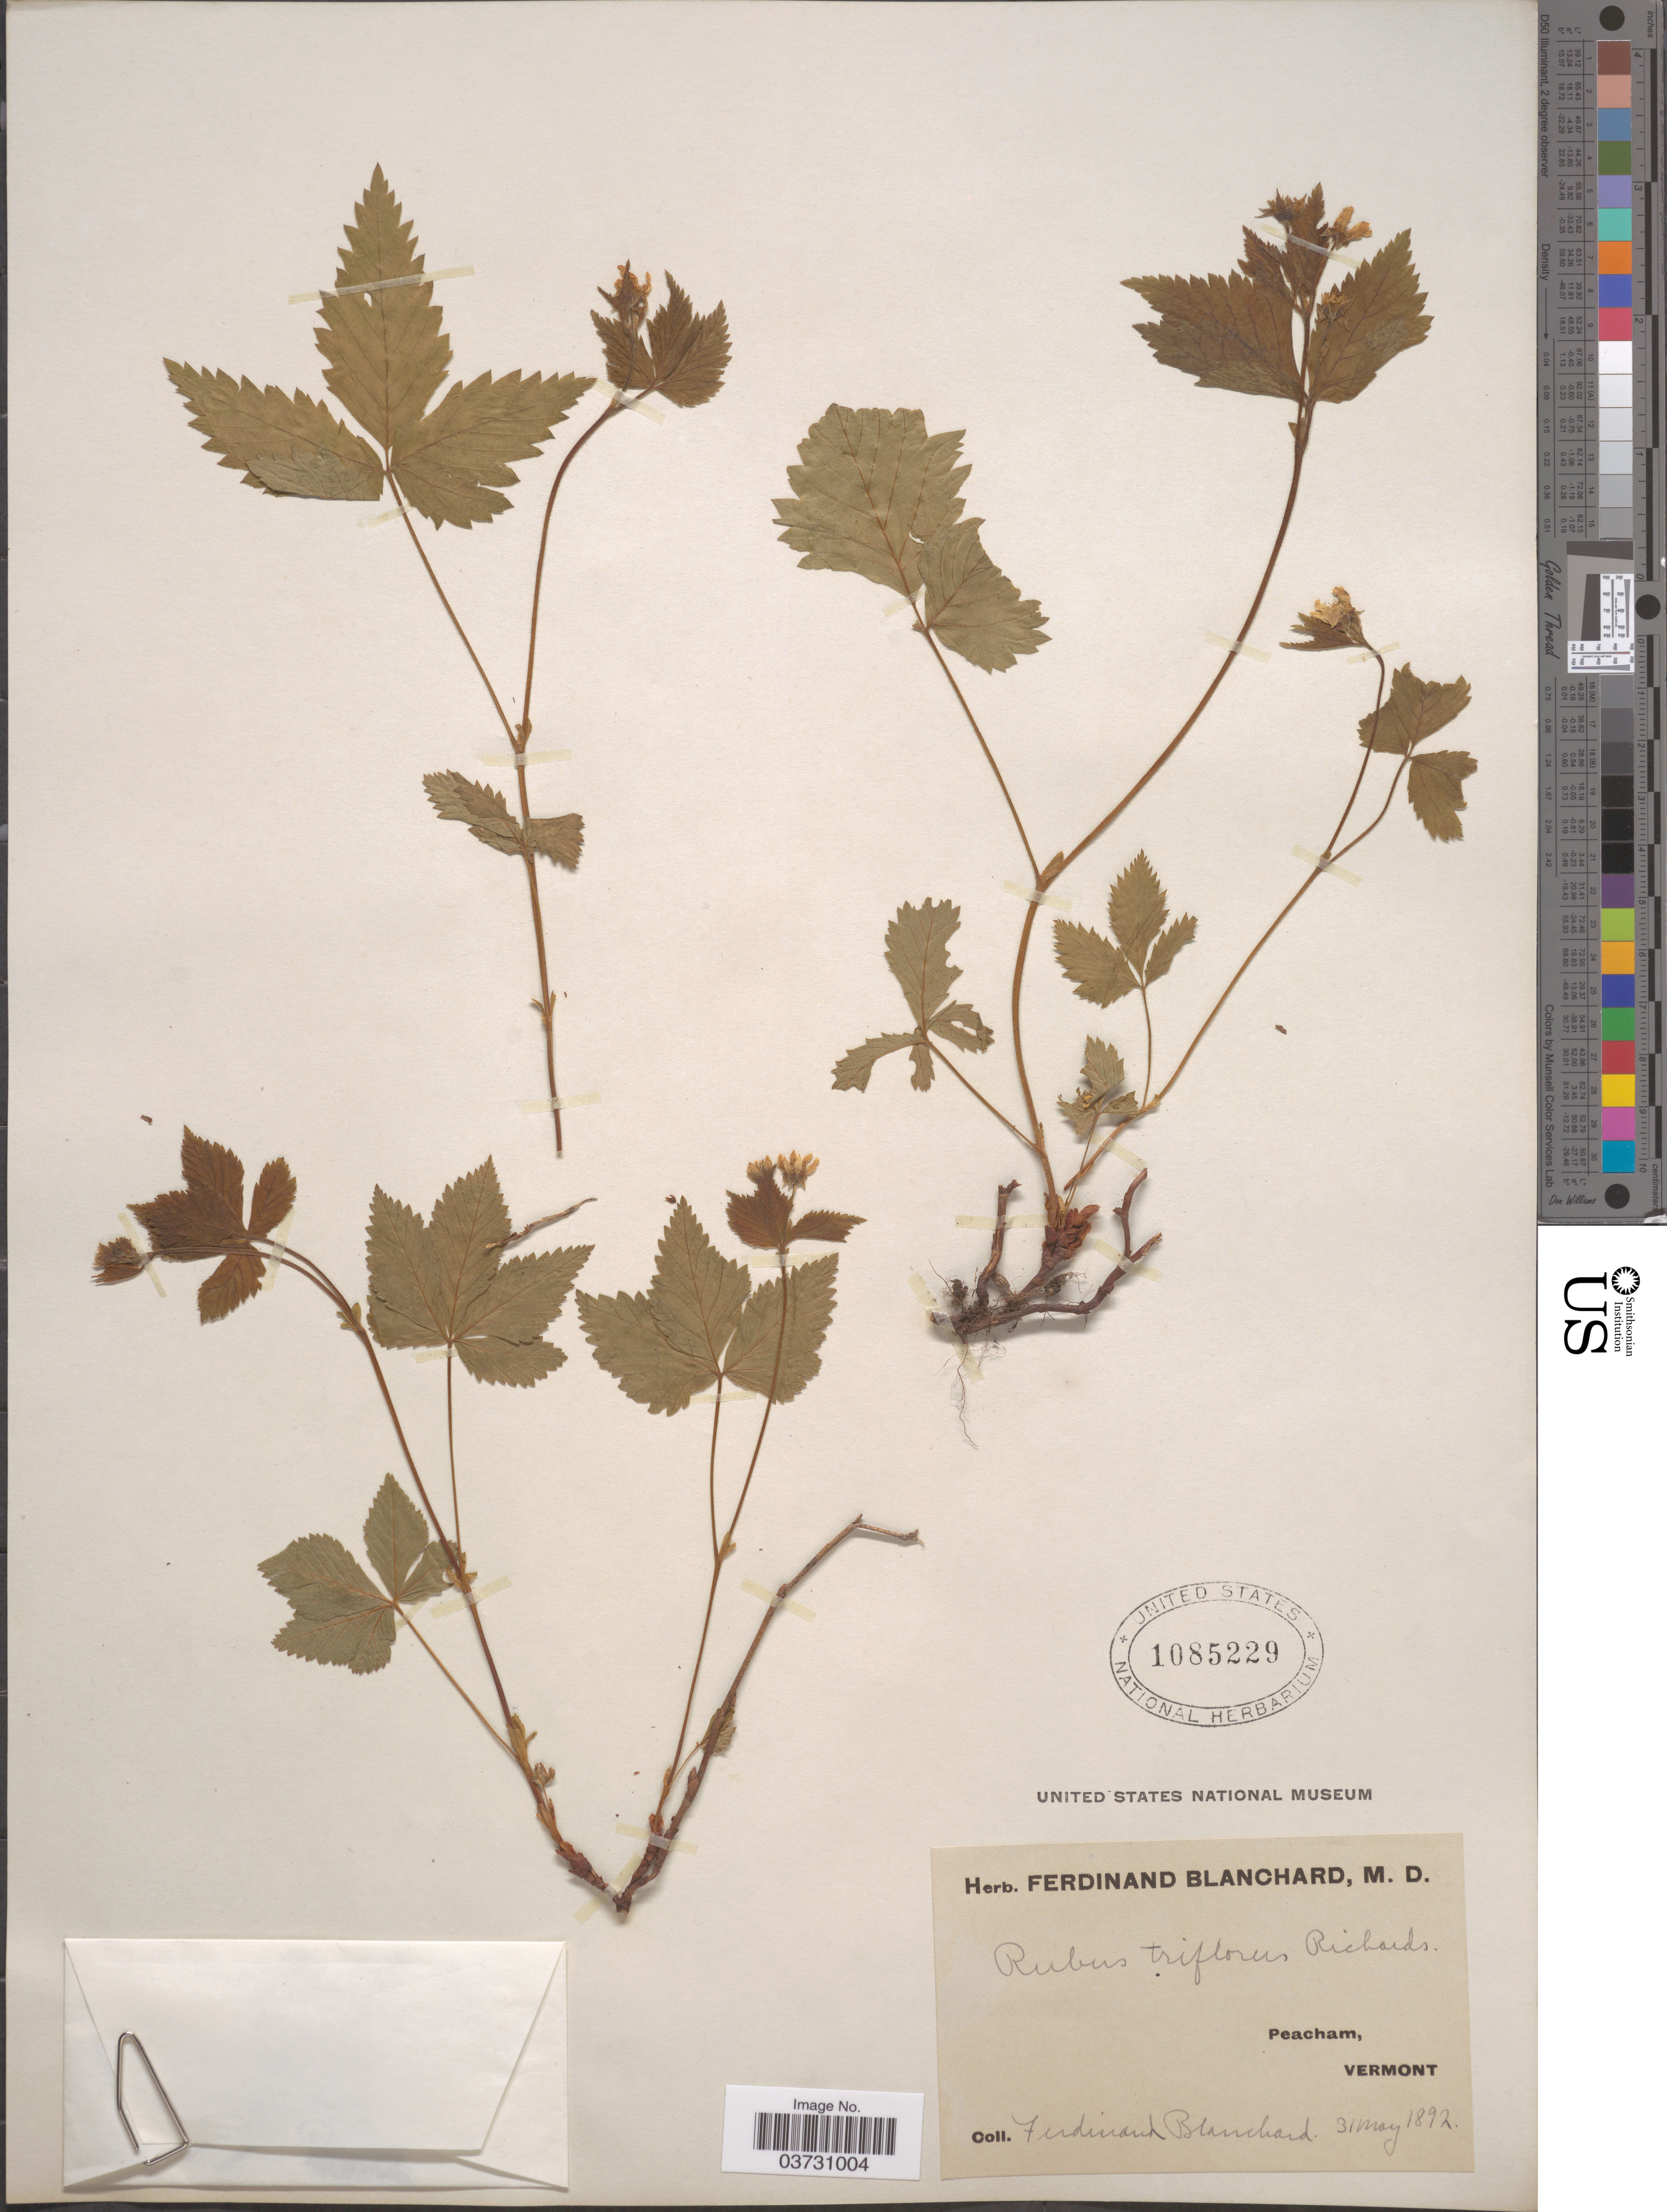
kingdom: Plantae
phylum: Tracheophyta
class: Magnoliopsida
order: Rosales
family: Rosaceae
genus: Rubus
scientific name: Rubus pubescens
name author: Raf.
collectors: F. Blanchard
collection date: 1892-05-31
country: United States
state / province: Vermont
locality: Peacham.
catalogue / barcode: US 1085229